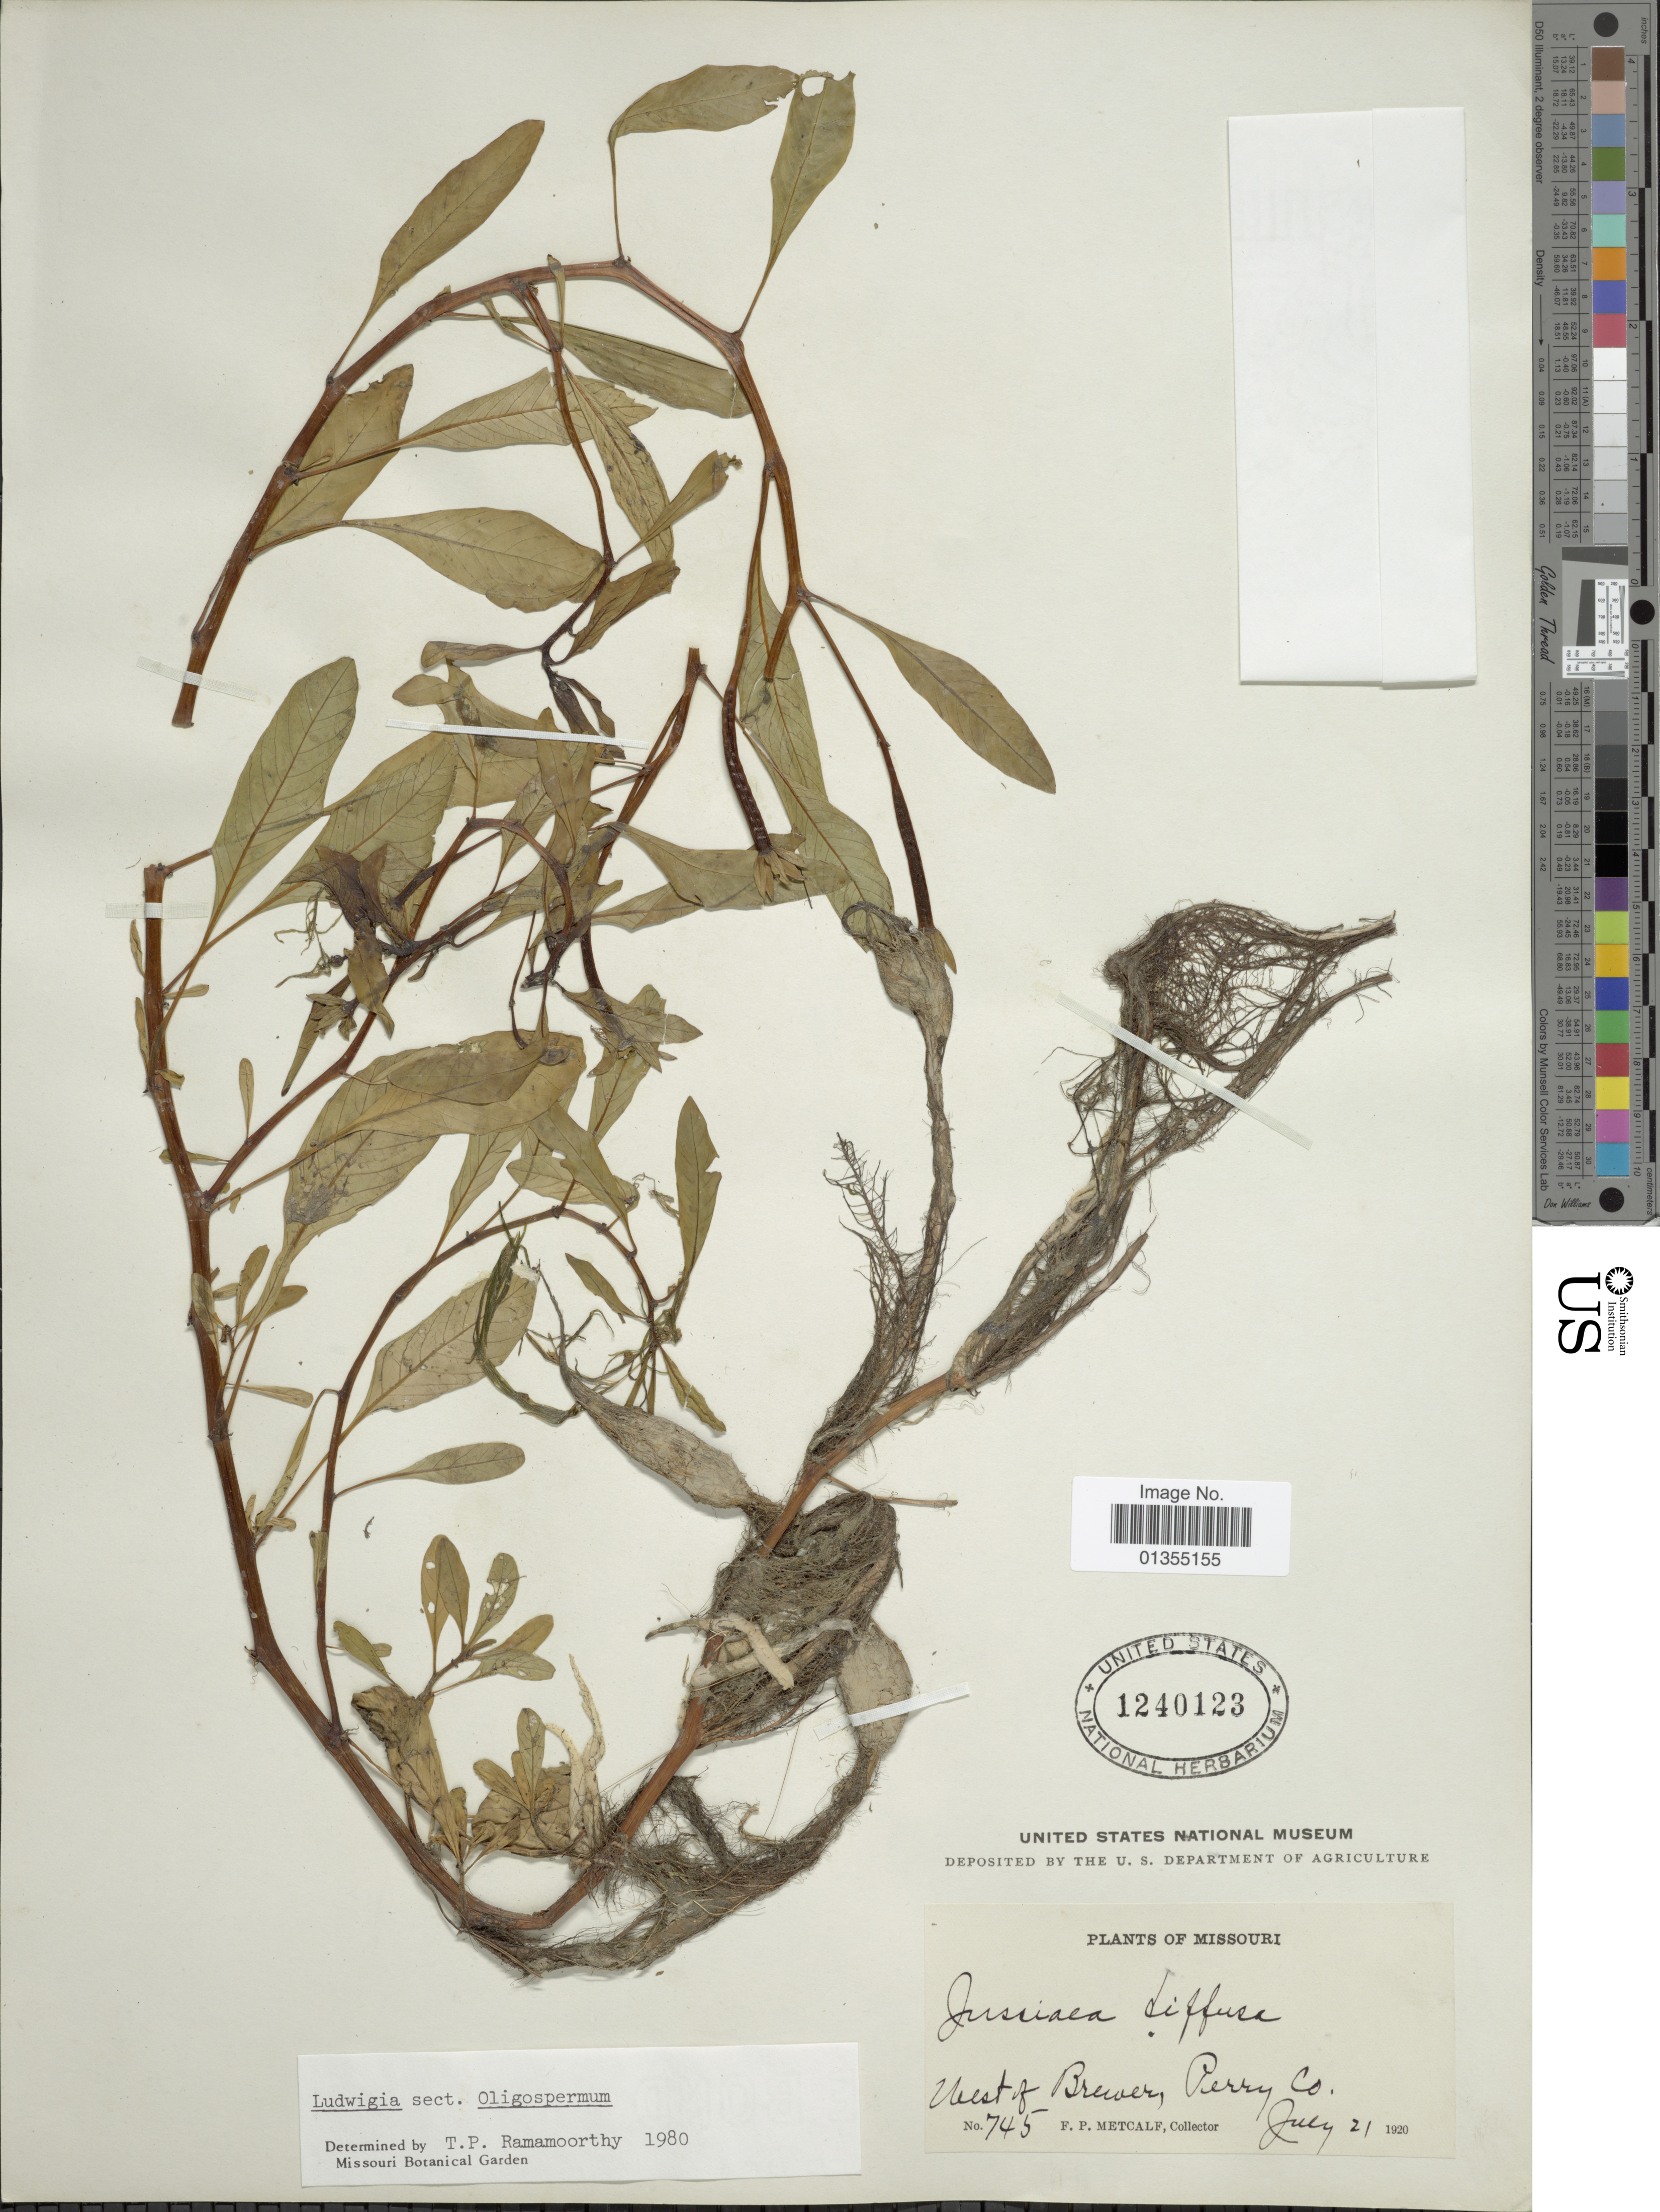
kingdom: Plantae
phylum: Tracheophyta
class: Magnoliopsida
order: Myrtales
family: Onagraceae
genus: Ludwigia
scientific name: Ludwigia stolonifera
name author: (Guill. & Perr.) P.H. Raven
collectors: F. Metcalf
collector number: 745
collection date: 1920-07-21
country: United States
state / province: Missouri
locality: West of Brewer, Perry Co.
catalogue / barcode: US 1240123